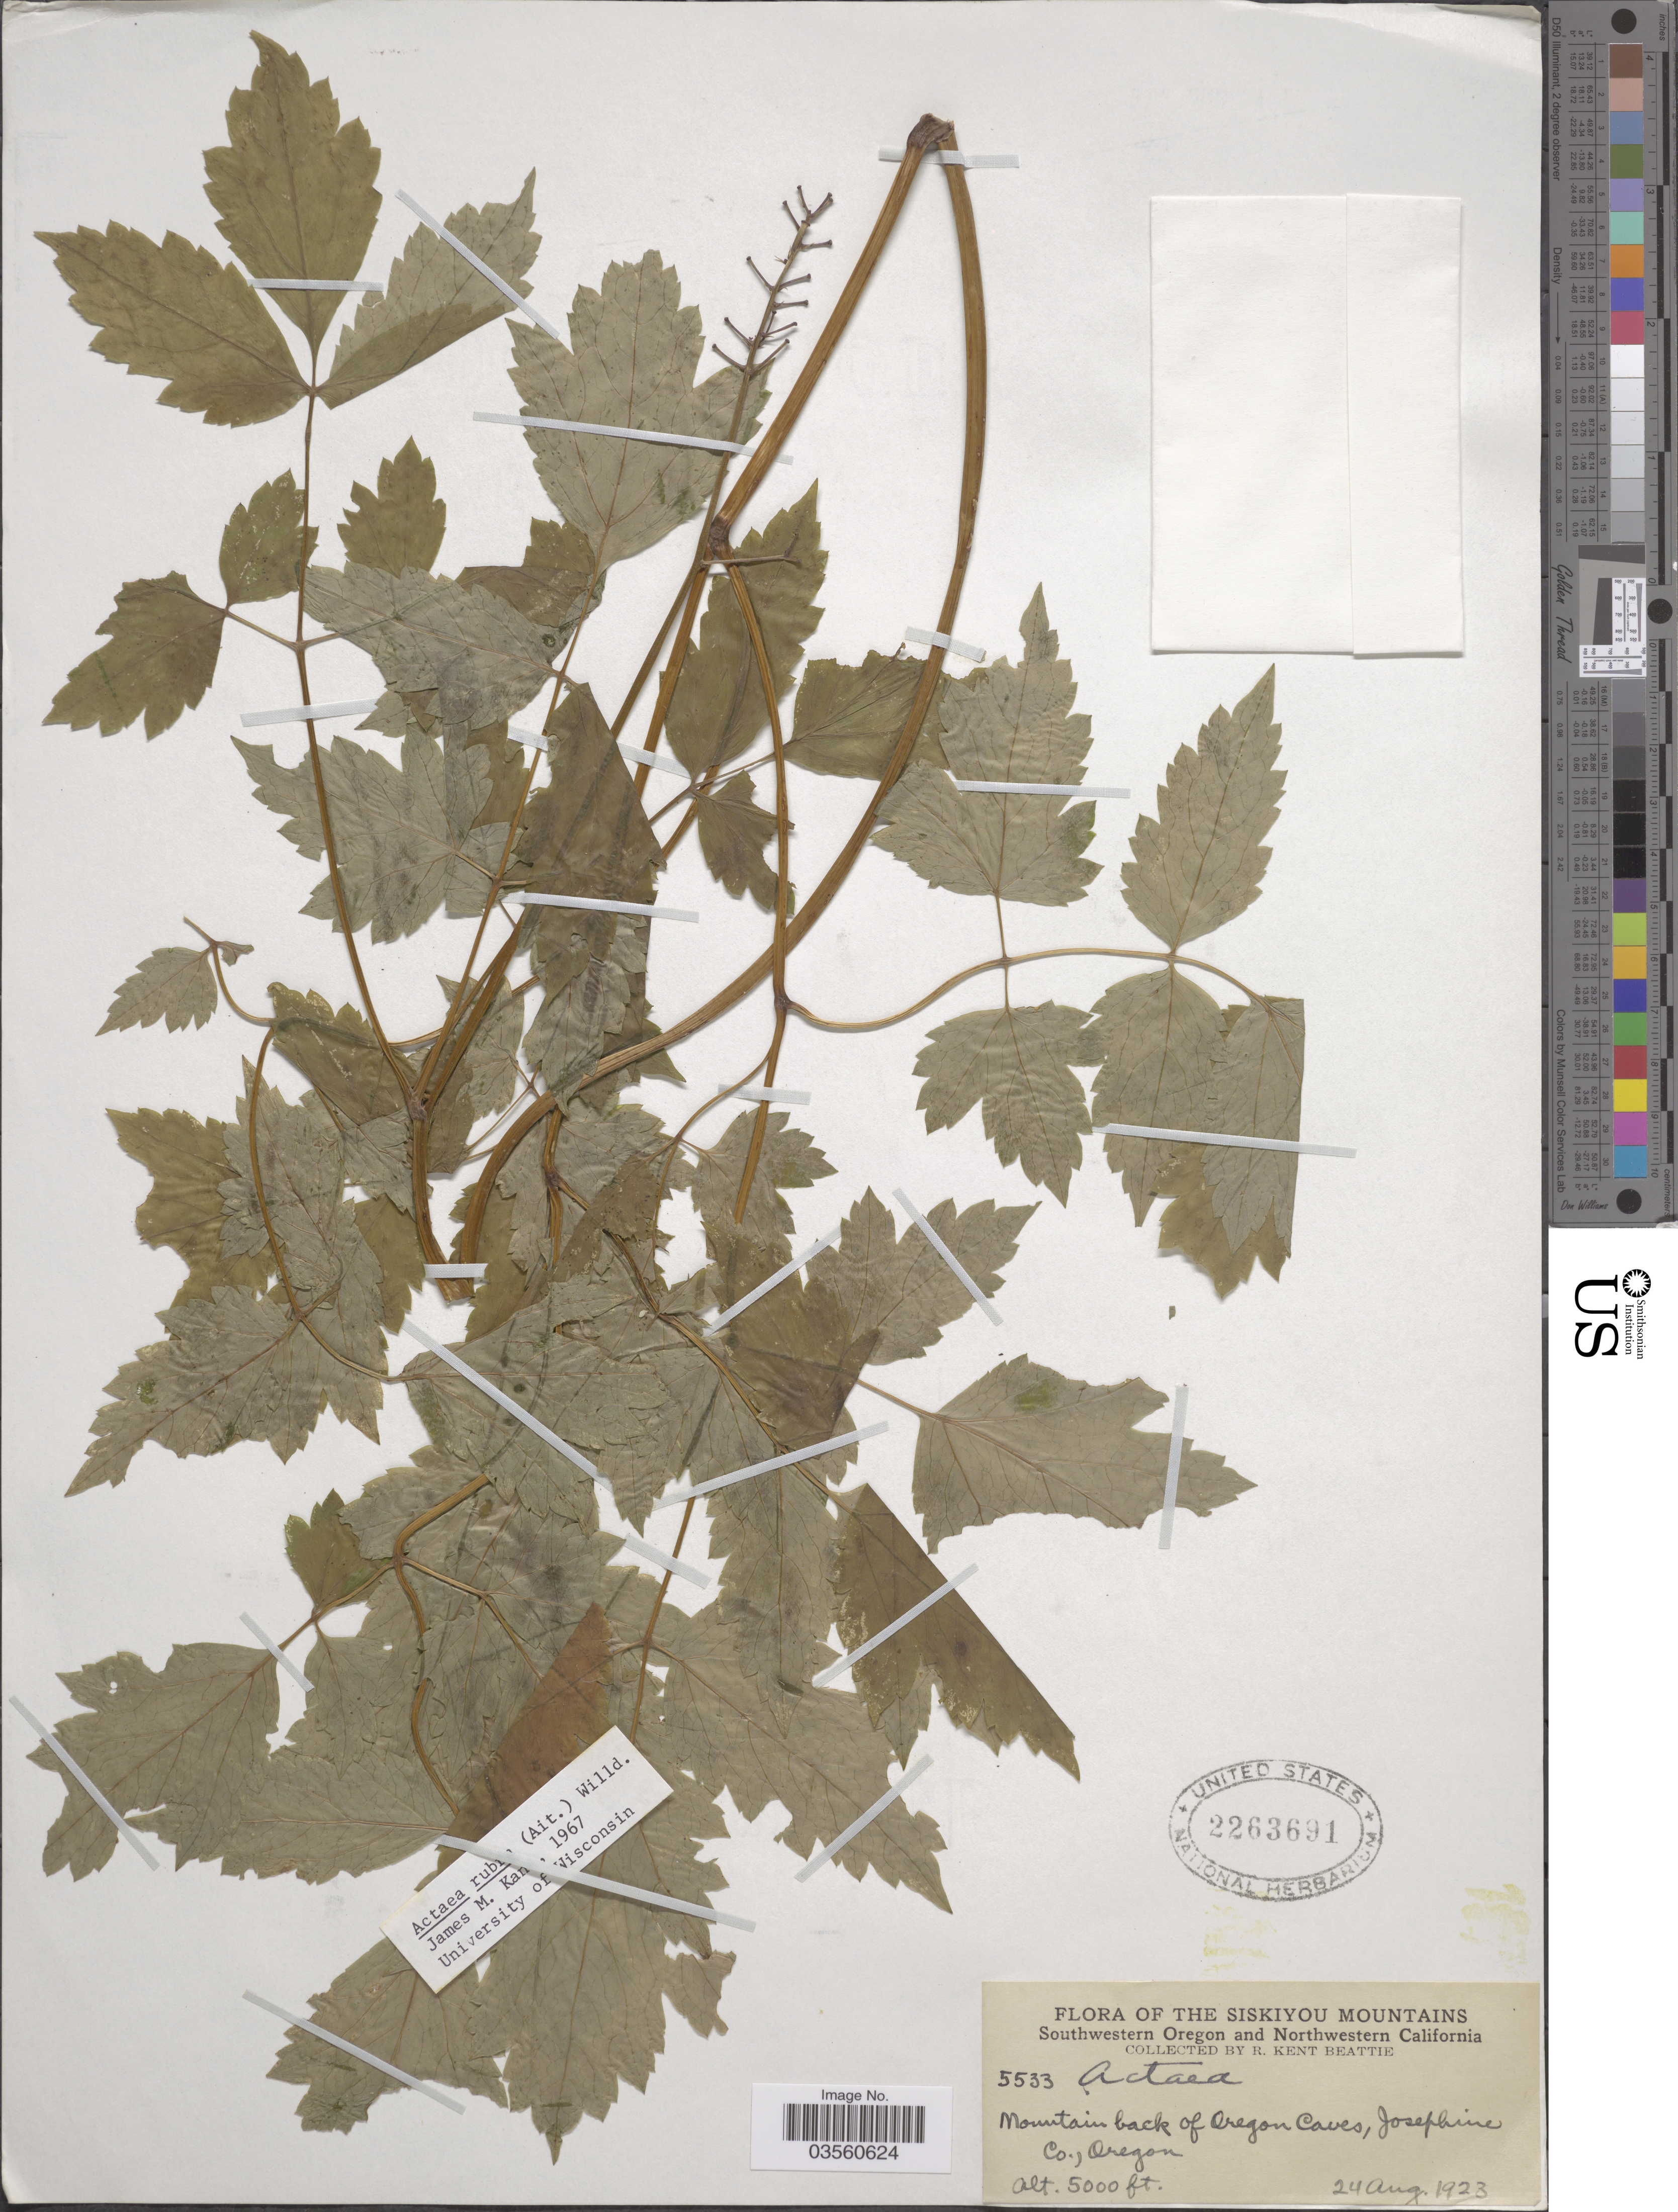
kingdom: Plantae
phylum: Tracheophyta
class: Magnoliopsida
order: Ranunculales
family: Ranunculaceae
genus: Actaea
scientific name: Actaea rubra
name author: (Aiton) Willd.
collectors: R. K. Beattie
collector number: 5533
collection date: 1923-08-24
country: United States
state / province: Oregon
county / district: Josephine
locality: The Siskiyou Mountains. Southwestern Oregon. Mountain back of Oregon Caves, Josephine Co.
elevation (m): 1524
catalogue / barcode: US 2263691